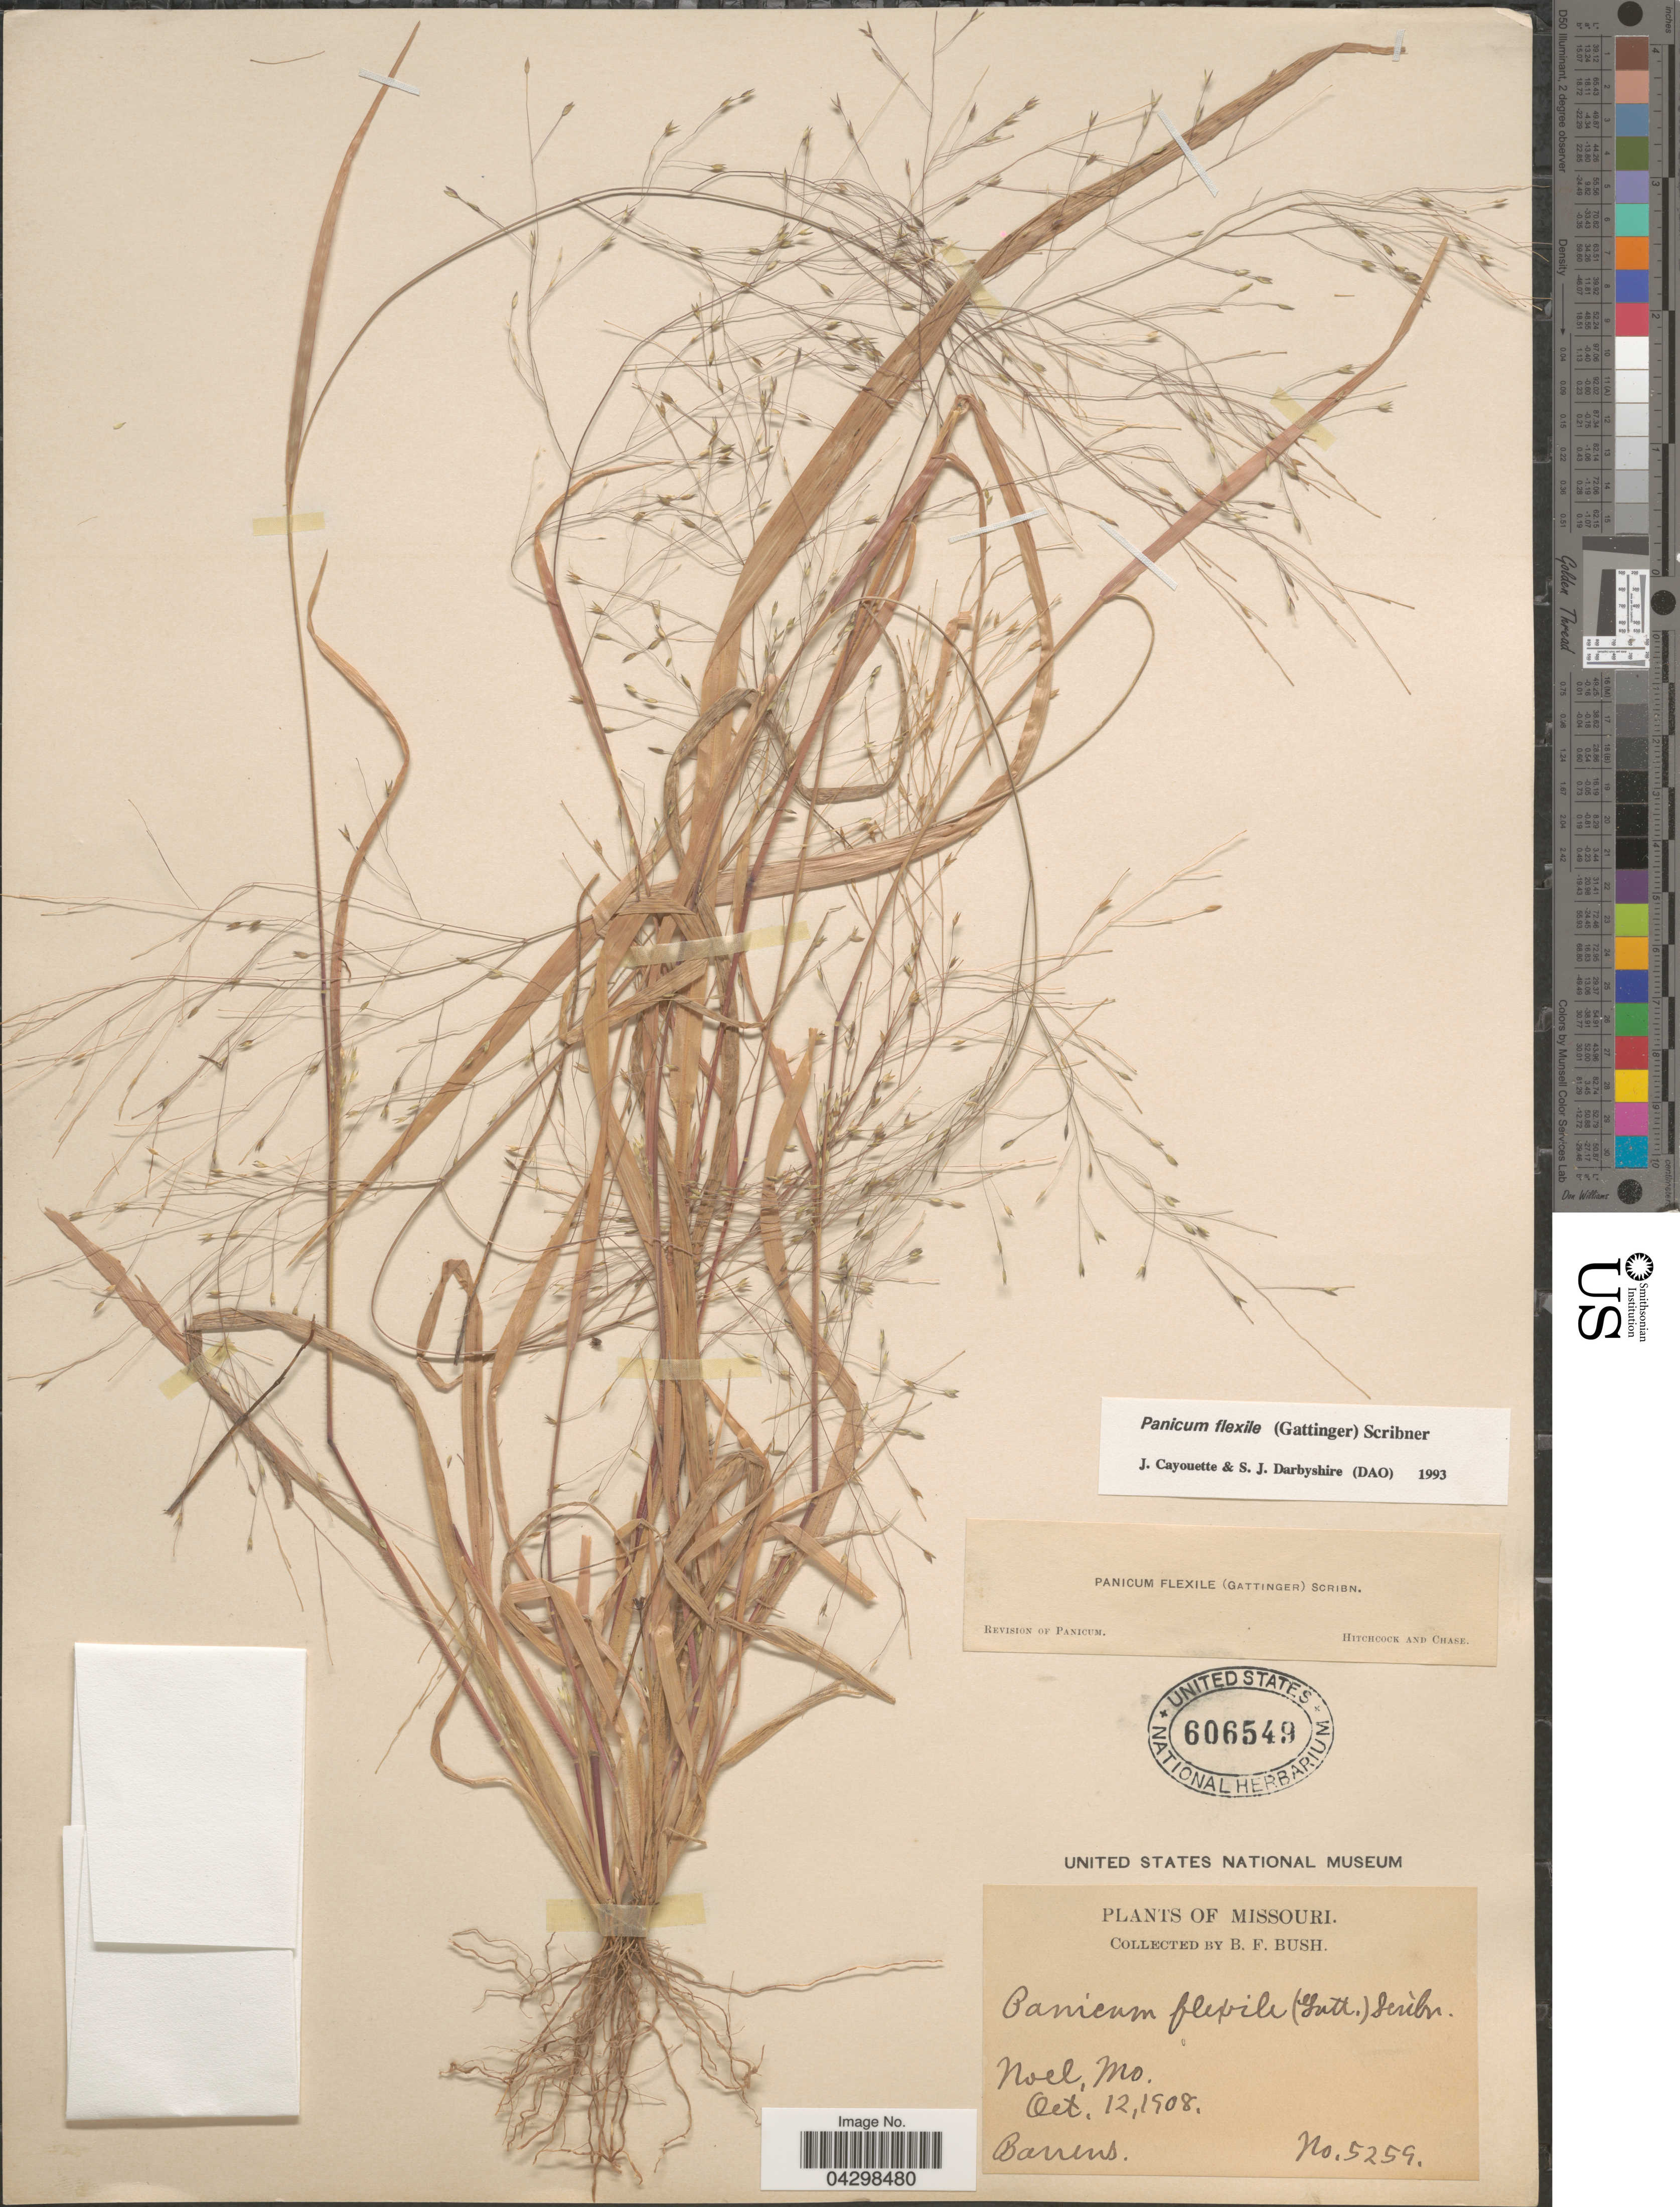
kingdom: Plantae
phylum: Tracheophyta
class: Liliopsida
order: Poales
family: Poaceae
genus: Panicum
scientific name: Panicum flexile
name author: (Gatt.) Scribn.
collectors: B. F. Bush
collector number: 5259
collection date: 1908-10-12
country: United States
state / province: Missouri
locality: Noel.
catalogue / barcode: US 606549